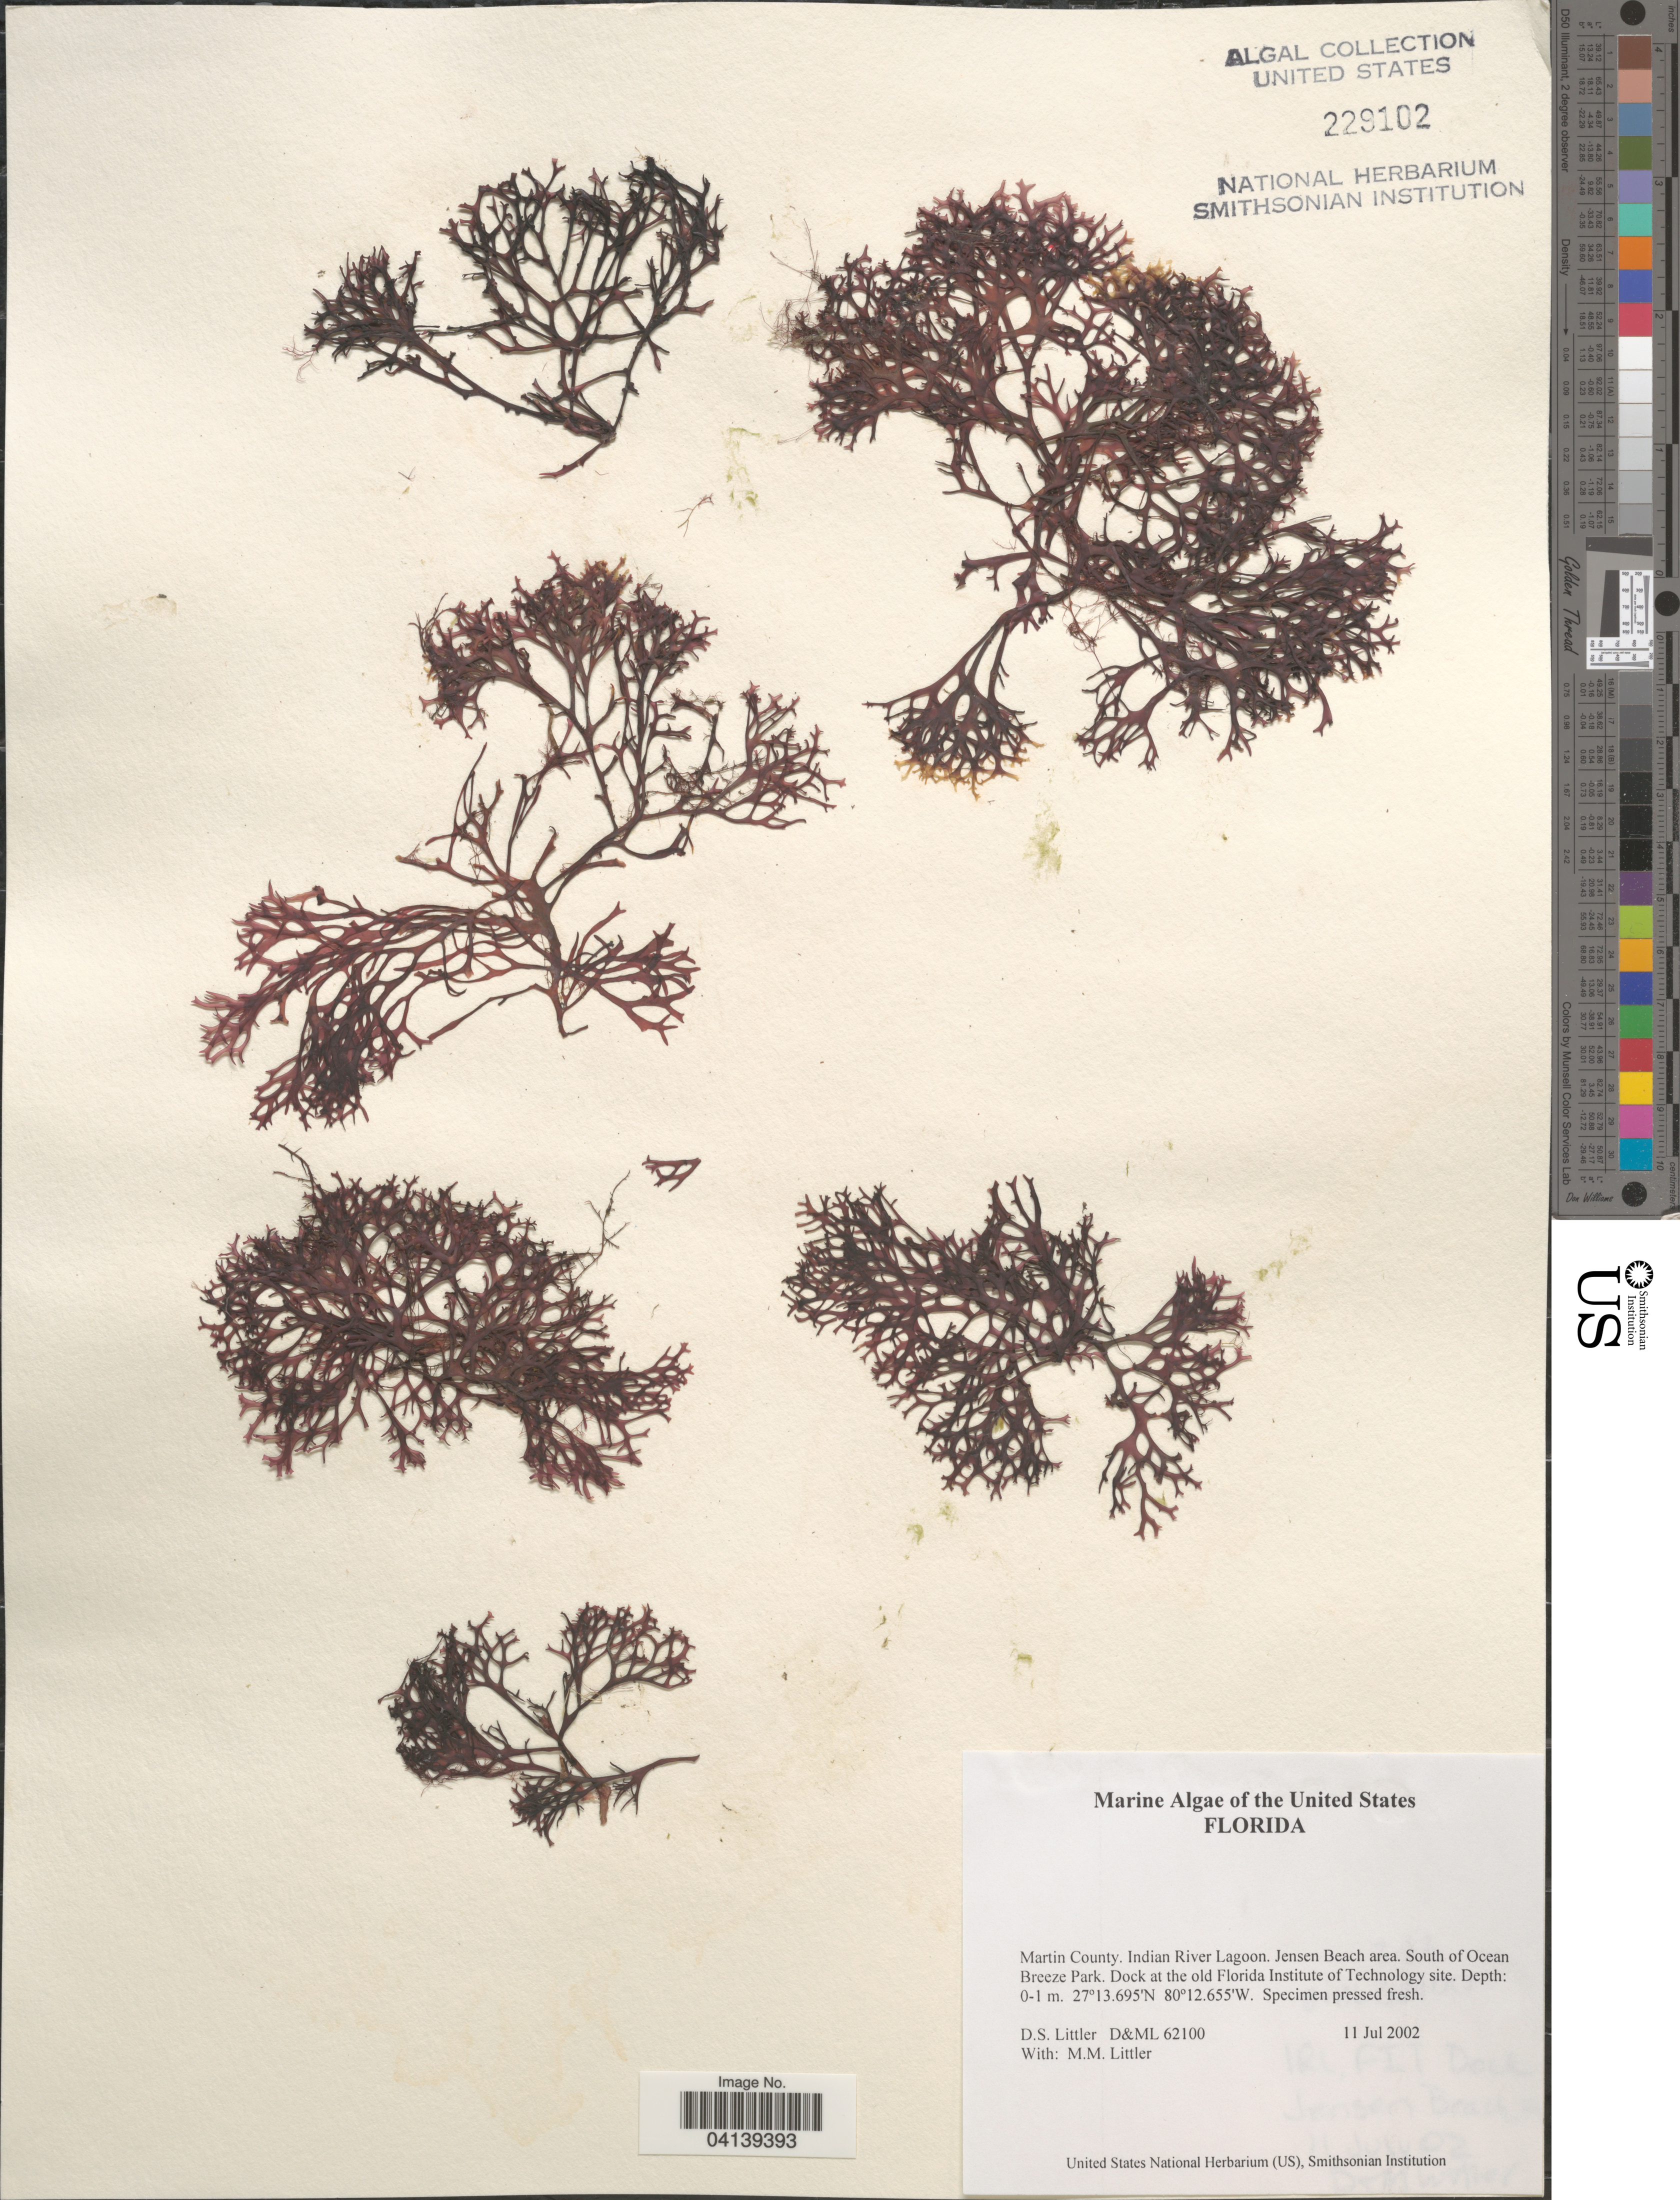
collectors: D. S. Littler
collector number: D&ML62100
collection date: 2002-07-11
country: United States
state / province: Florida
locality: Martin County. Indian River Lagoon. Jensen Beach area. South of Ocean Breeze Park. Dock at the old Florida Institute of Technology site.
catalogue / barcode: US 229102